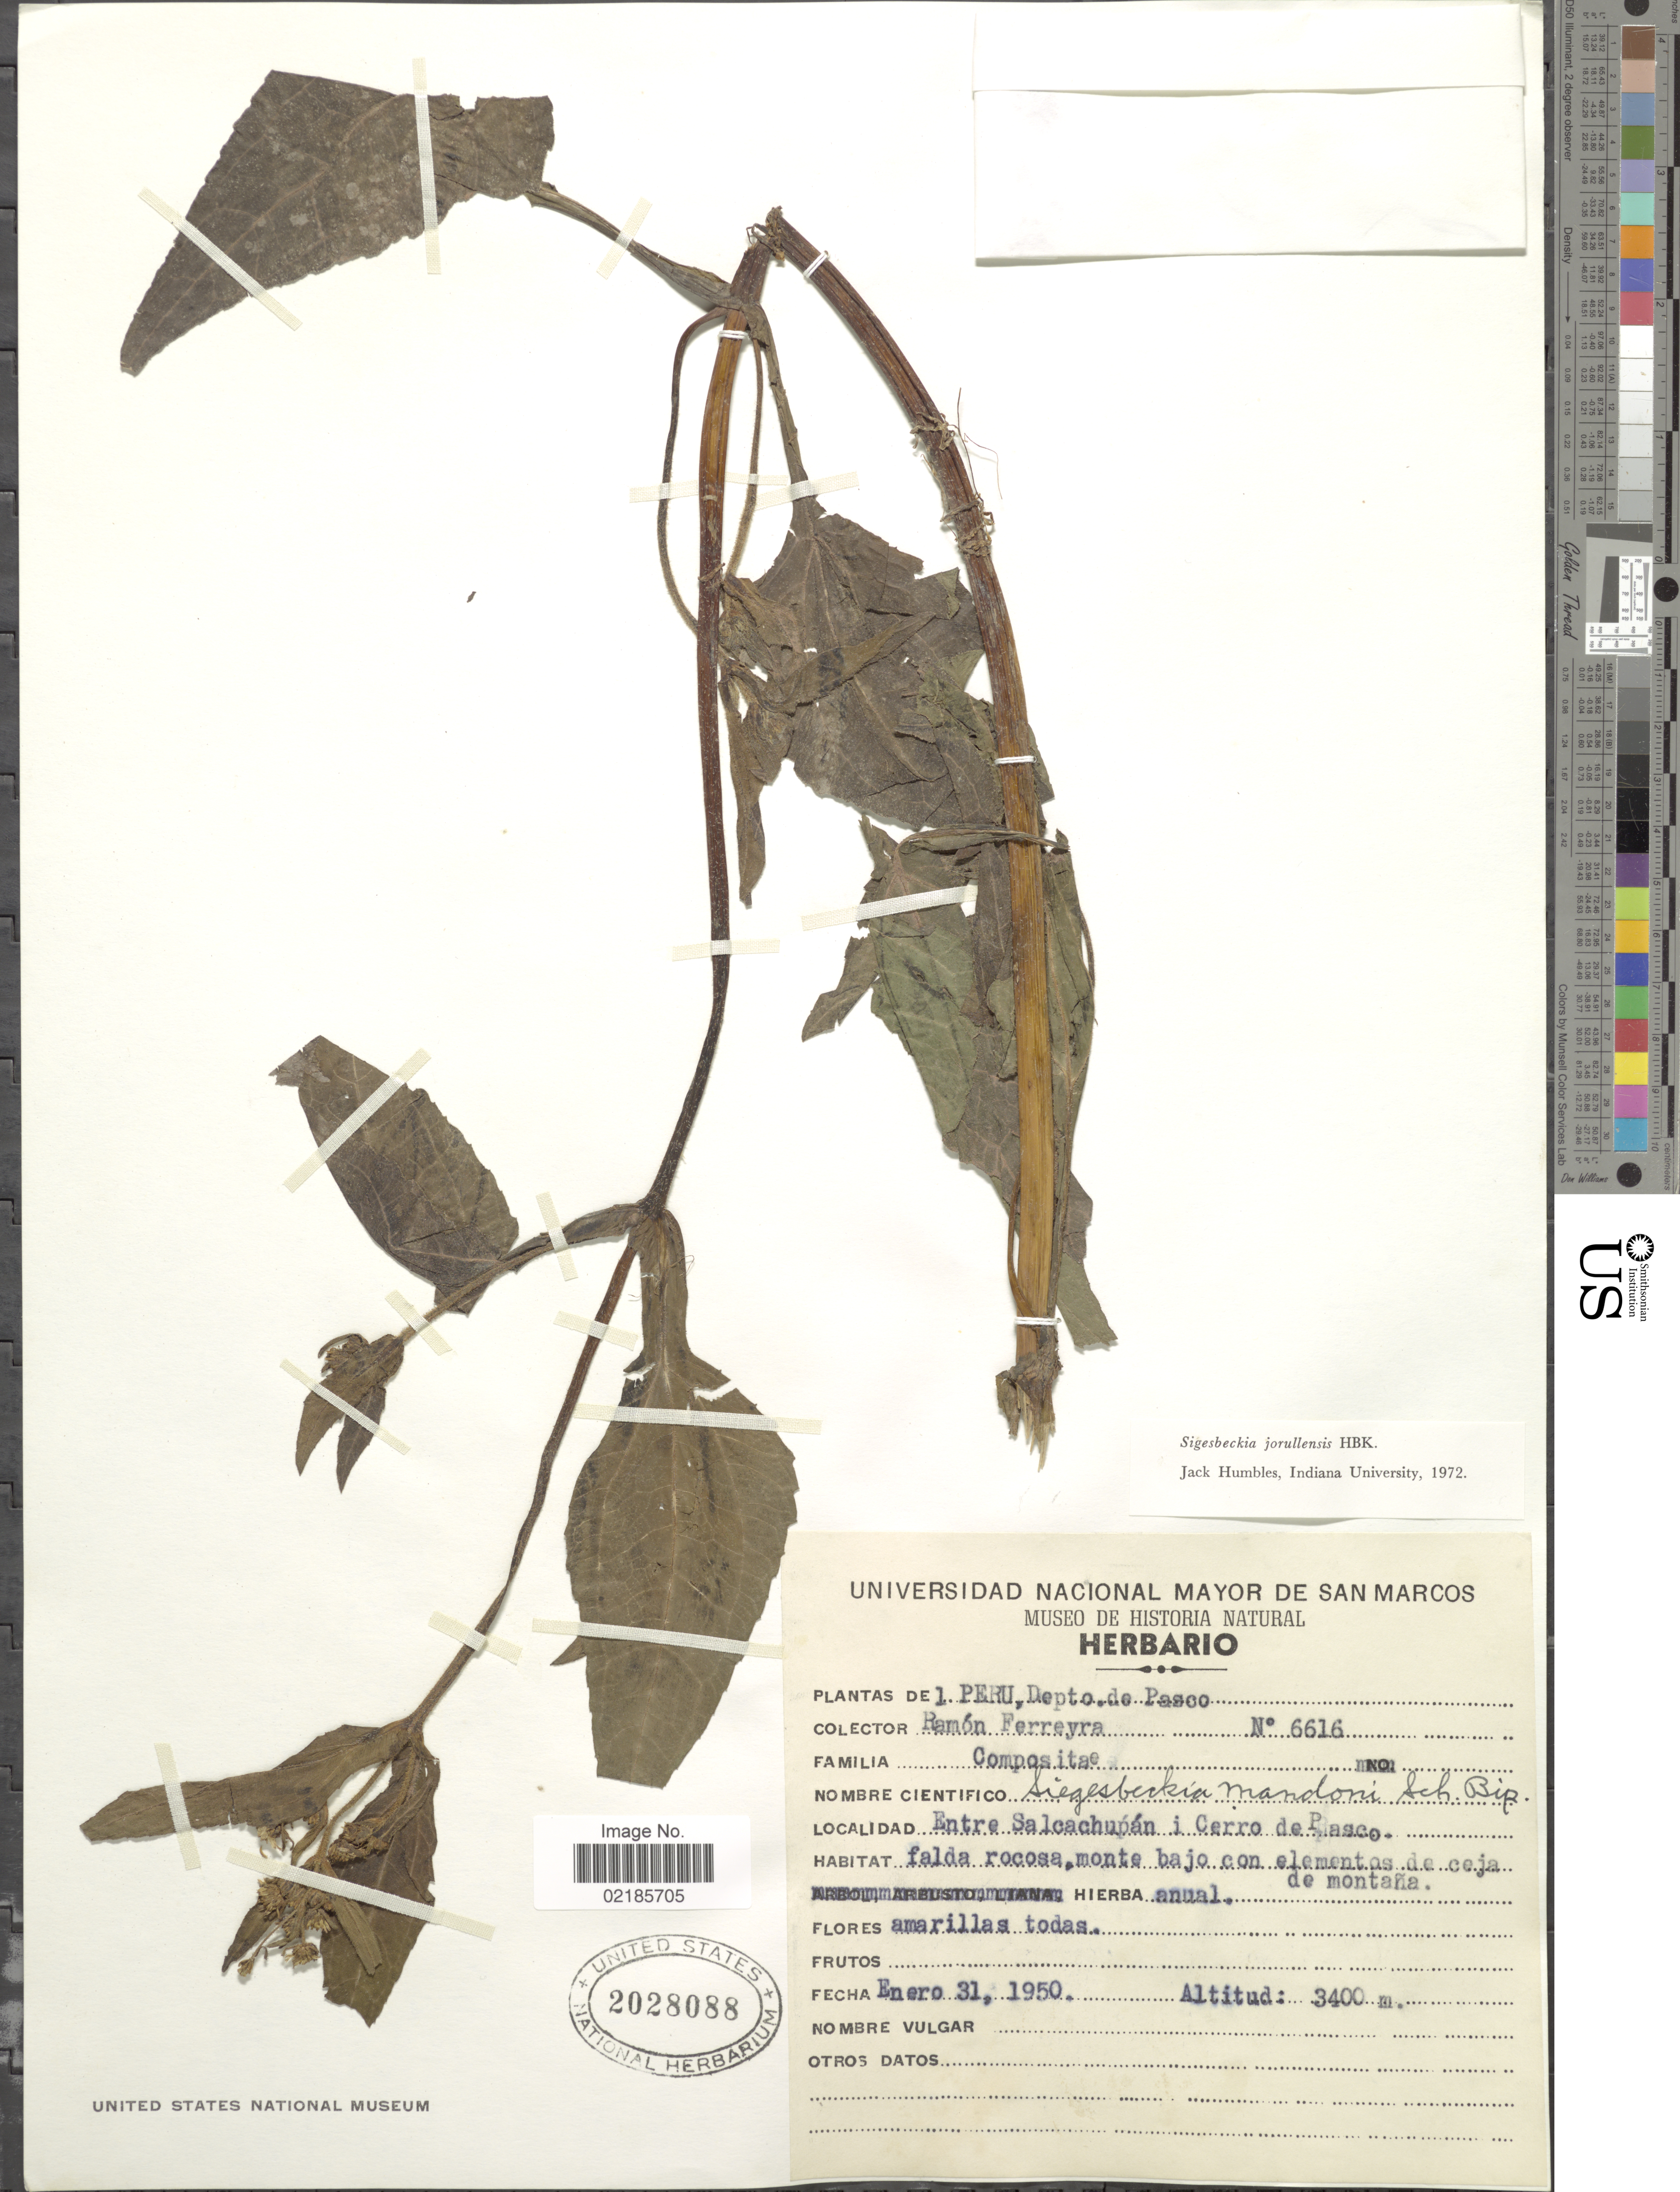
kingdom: Plantae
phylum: Tracheophyta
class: Magnoliopsida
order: Asterales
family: Asteraceae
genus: Sigesbeckia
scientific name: Sigesbeckia jorullensis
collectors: R. A. Ferreyra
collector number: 6616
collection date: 1950-01-31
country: Peru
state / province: Pasco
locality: Entre Salcachupán i Cerro De Pasco, falda rocosa, monte bajo con elementos de ceja de montaña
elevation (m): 3400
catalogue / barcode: US 2028088